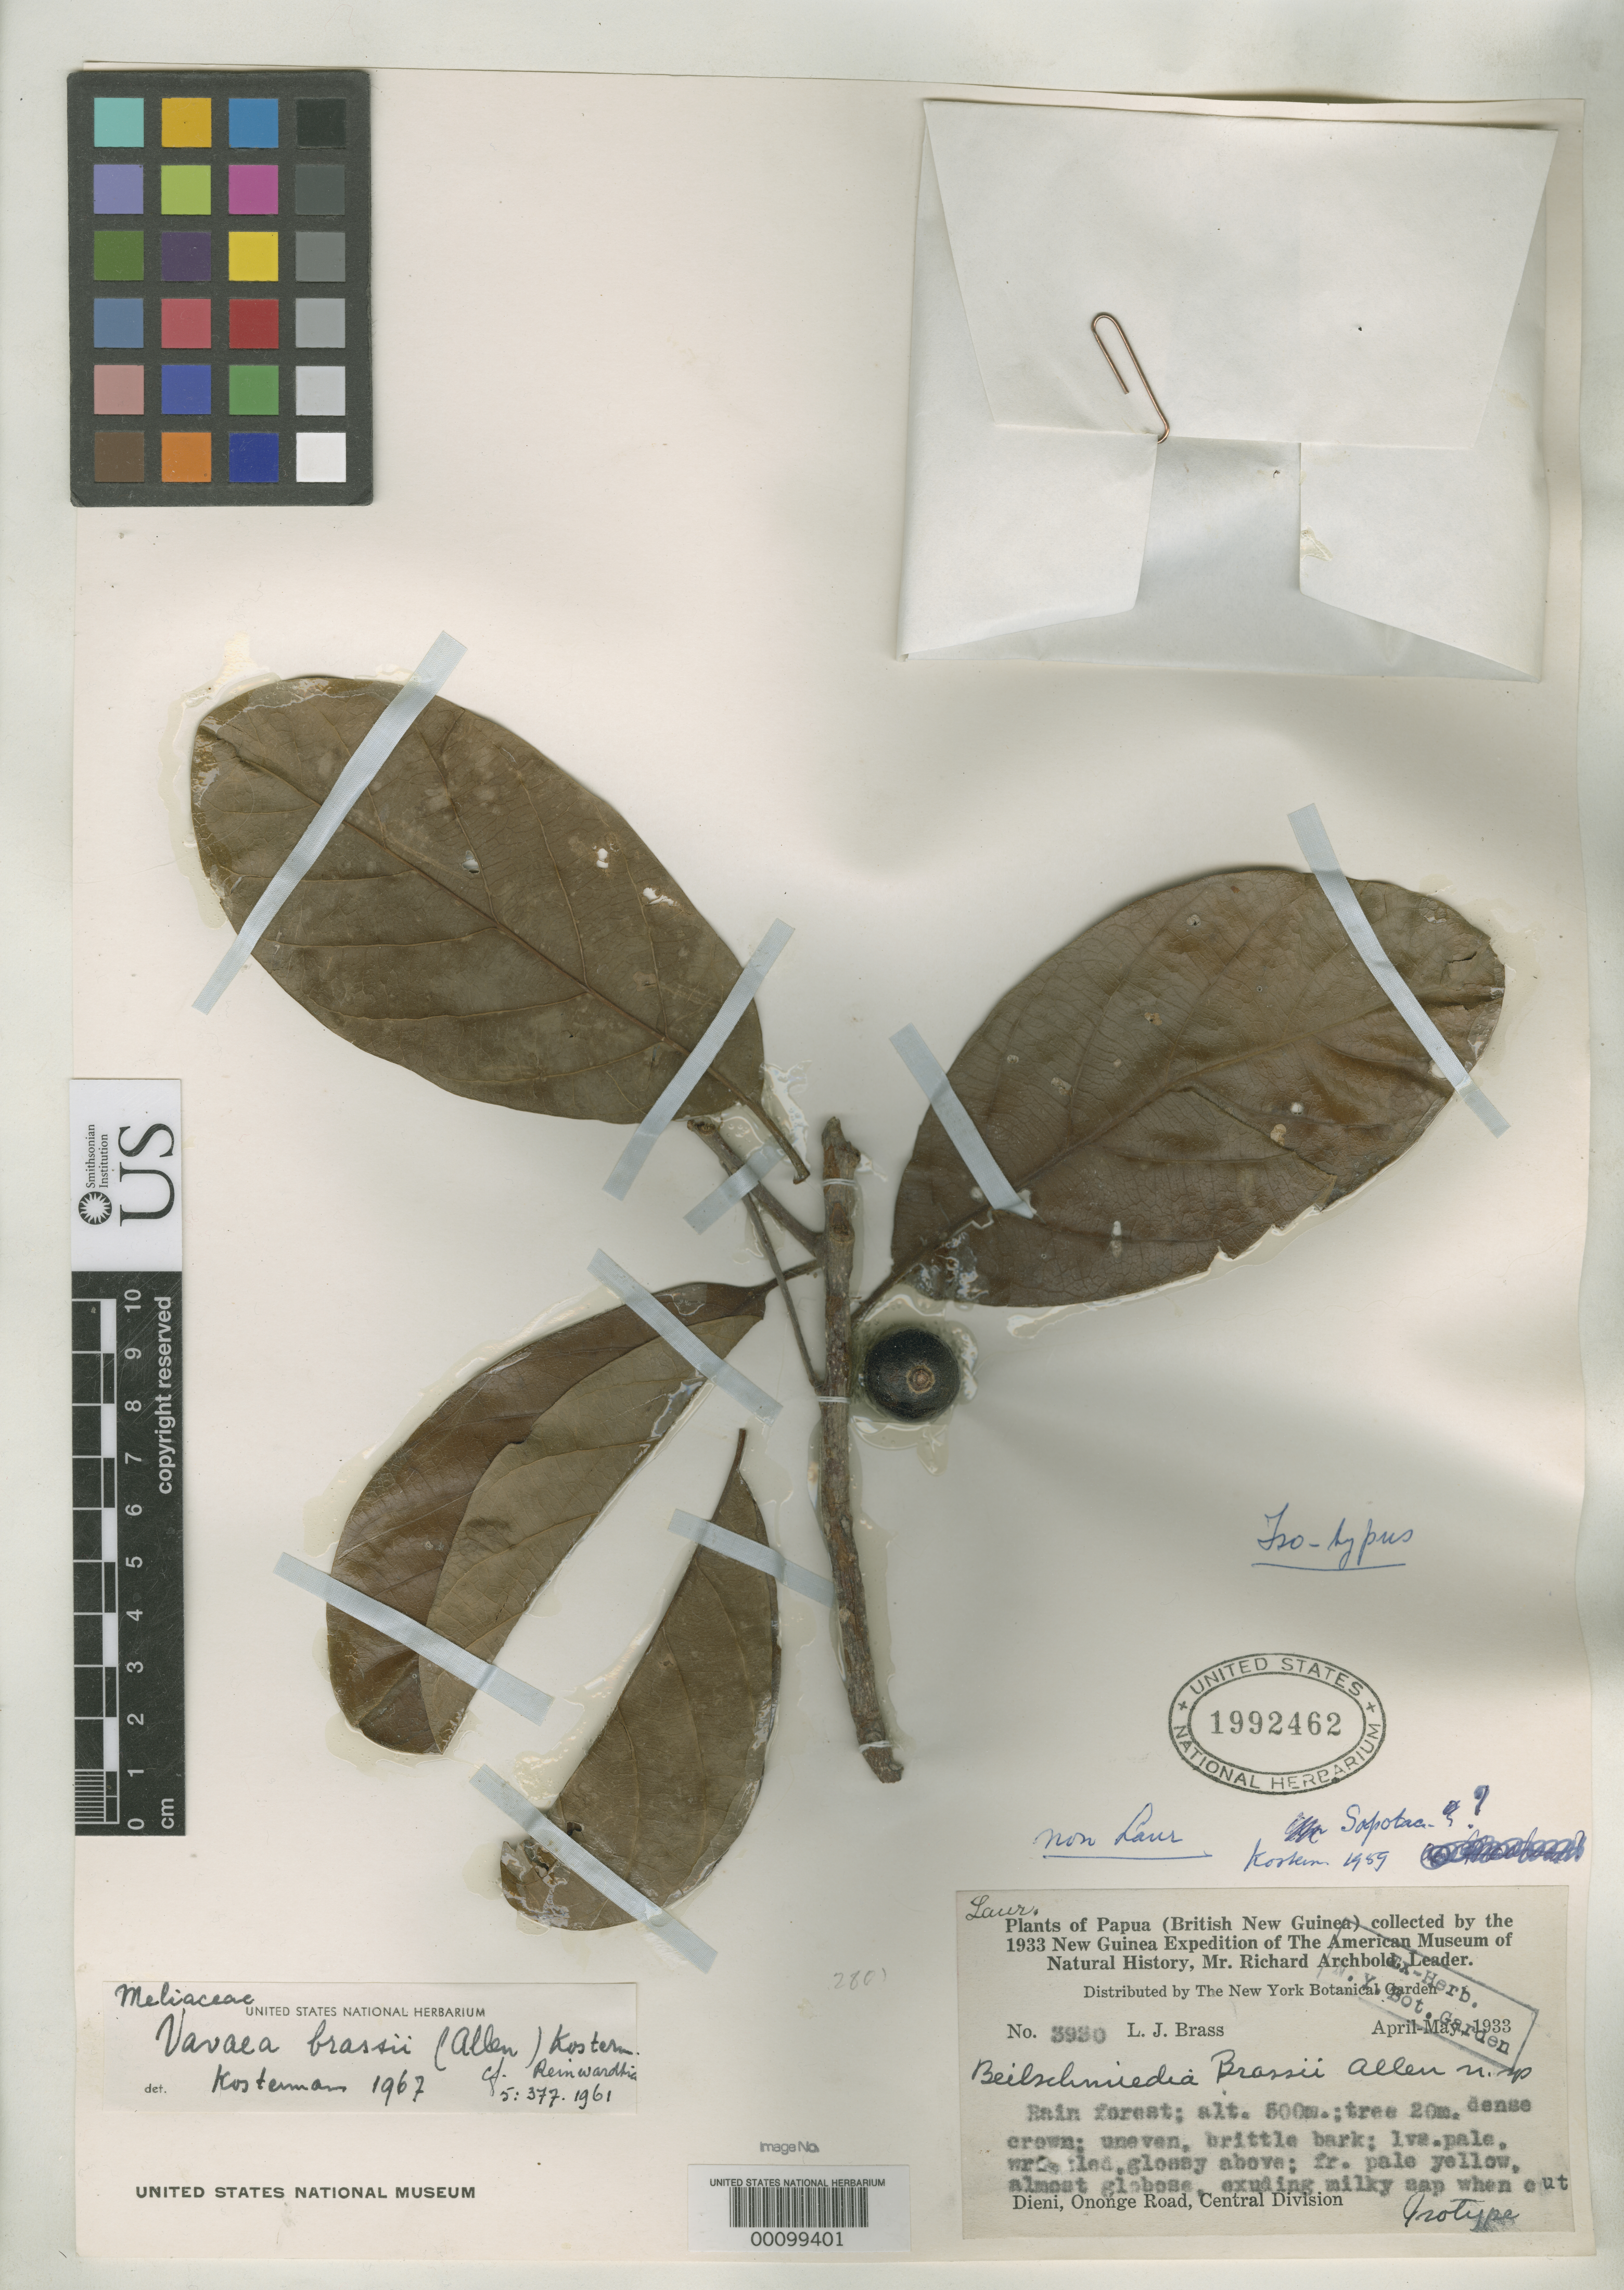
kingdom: Plantae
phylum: Tracheophyta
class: Magnoliopsida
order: Laurales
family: Lauraceae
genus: Beilschmiedia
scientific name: Beilschmiedia brassii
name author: C.K. Allen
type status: Isotype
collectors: L. J. Brass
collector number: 3930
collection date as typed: Apr 1933 to -- May 1933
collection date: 1933-04/1933-05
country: Papua New Guinea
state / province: Central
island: New Guinea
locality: Dieni, on Onge Road.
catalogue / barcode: US 1992462